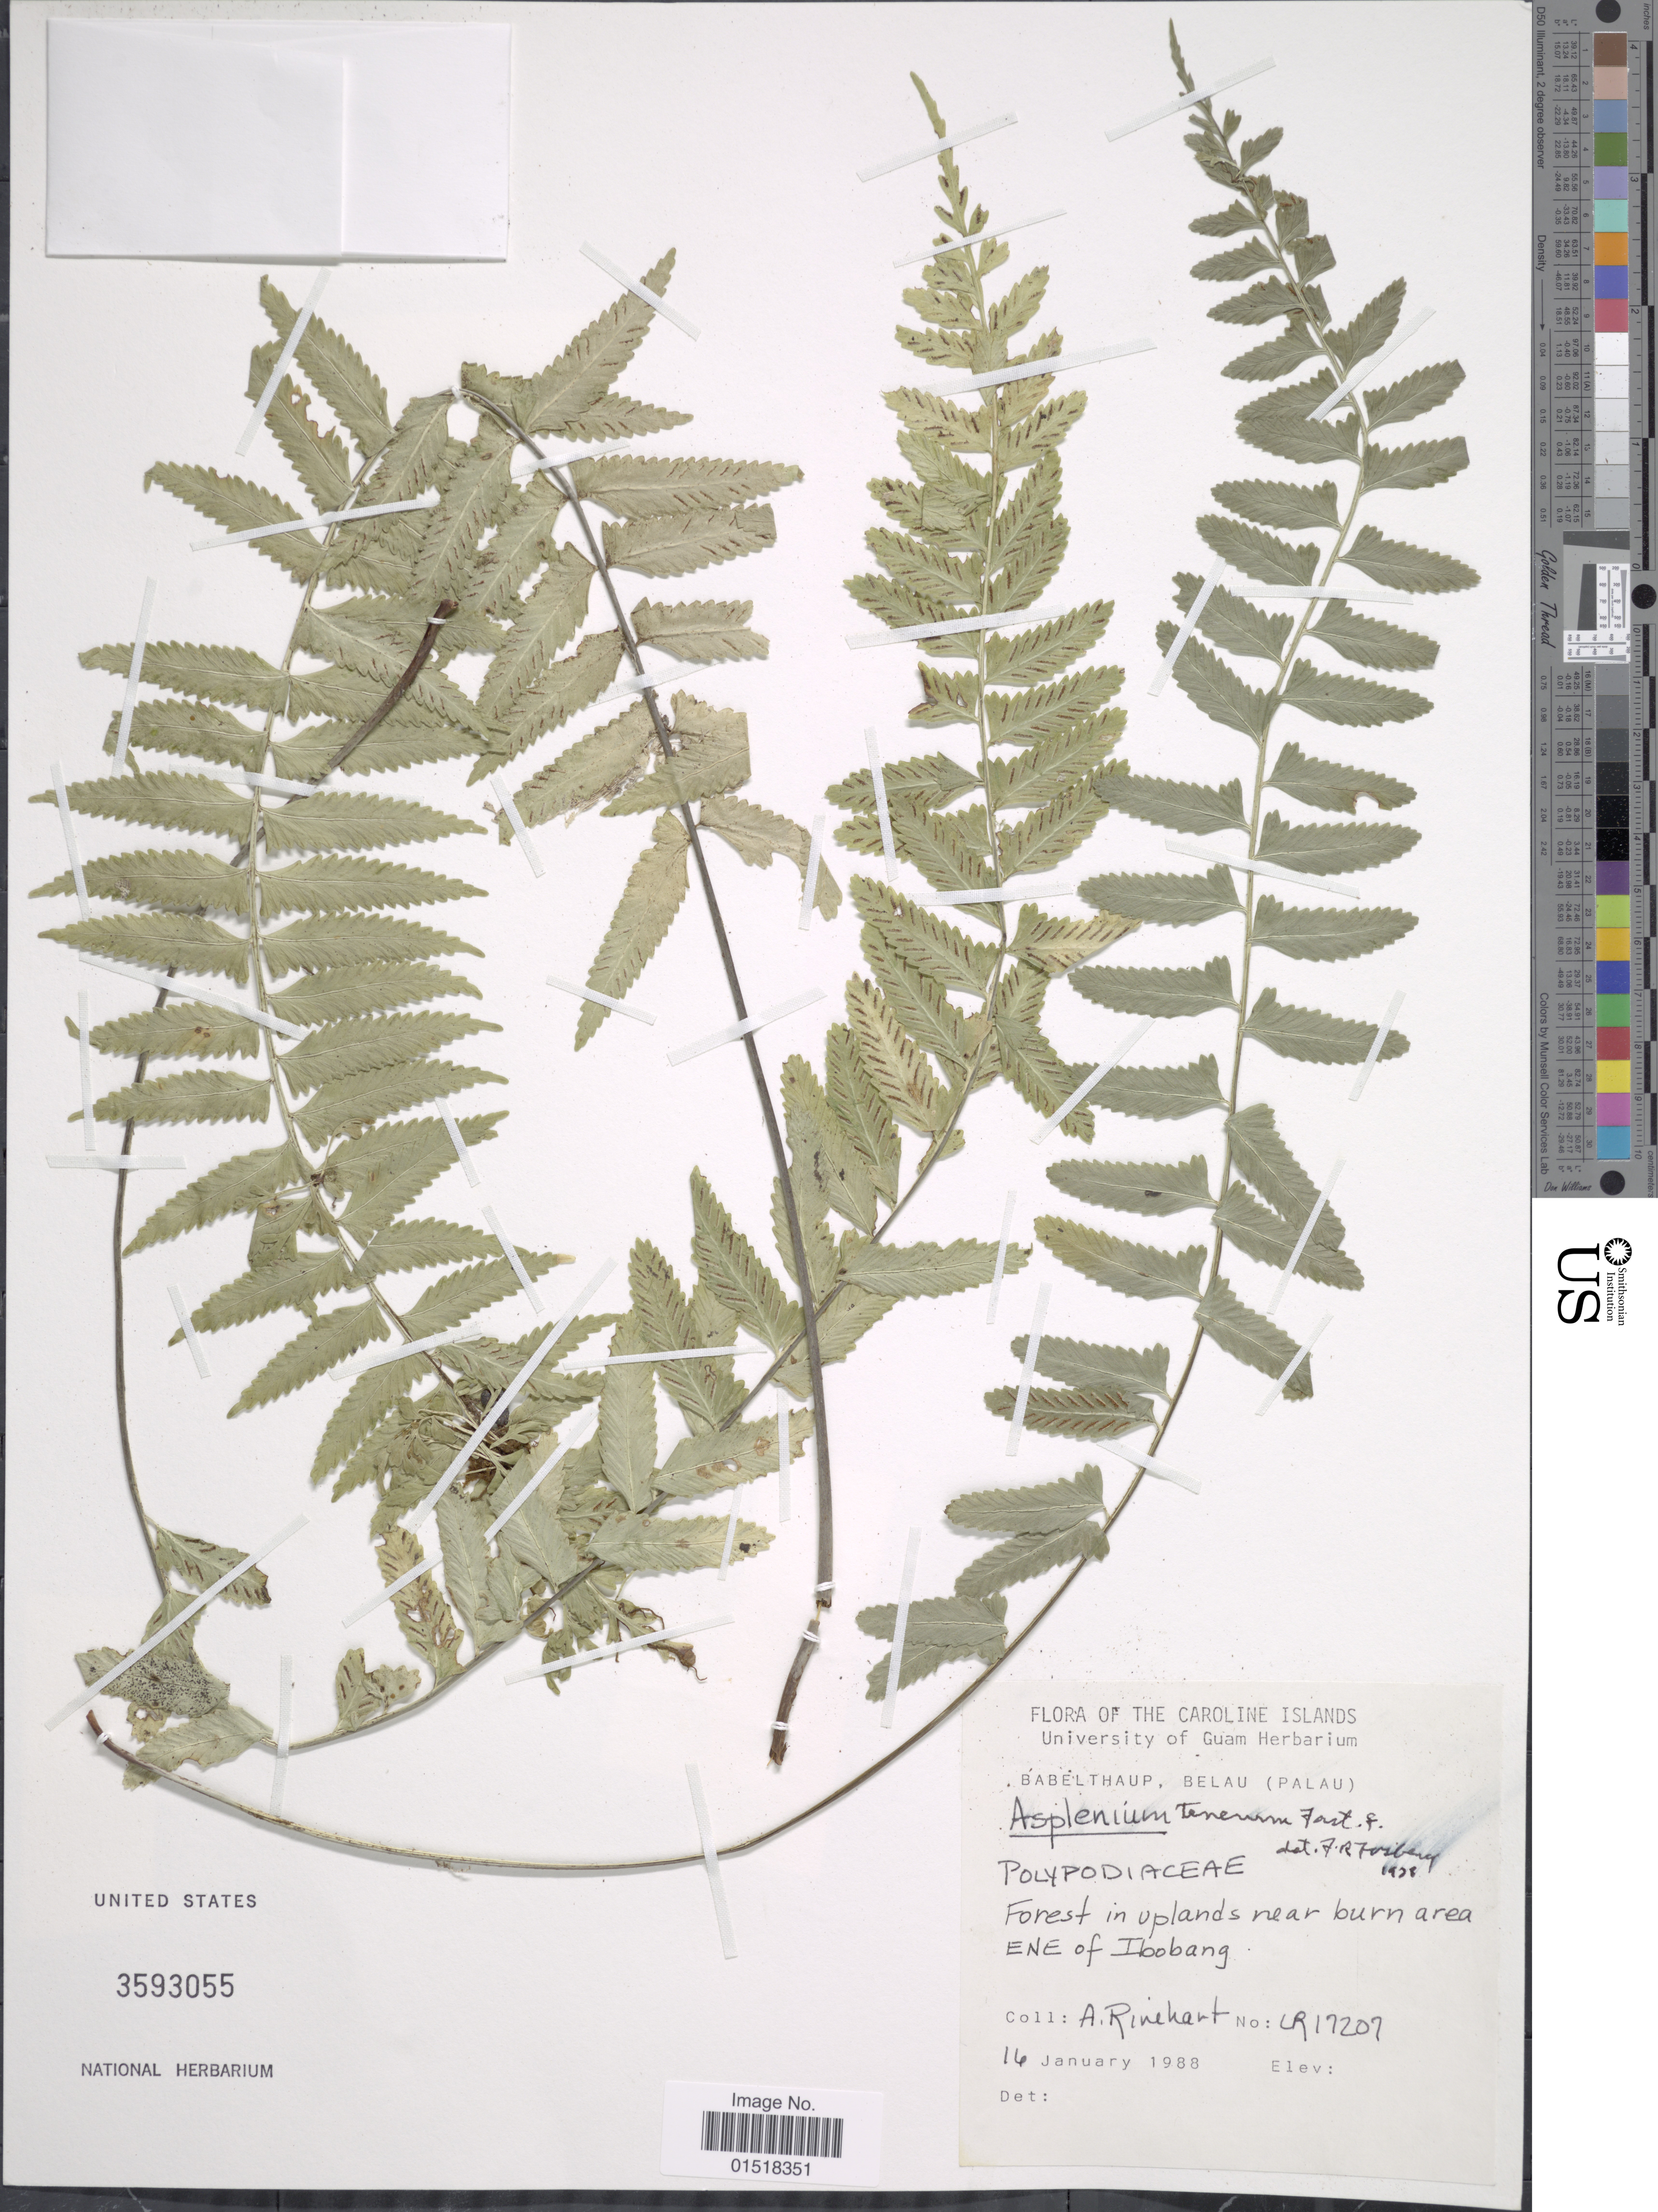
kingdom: Plantae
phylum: Tracheophyta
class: Polypodiopsida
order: Polypodiales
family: Aspleniaceae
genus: Asplenium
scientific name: Asplenium tenerum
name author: G. Forst.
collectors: A. Rinehart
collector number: LR 17207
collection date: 1988-01-16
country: Palau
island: Babeldaob [Babelthuap]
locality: Caroline Islands. Babelthaup, Belau (Palau). Forest in uplands near burn area ENE of Ibobang.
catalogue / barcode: US 3593055